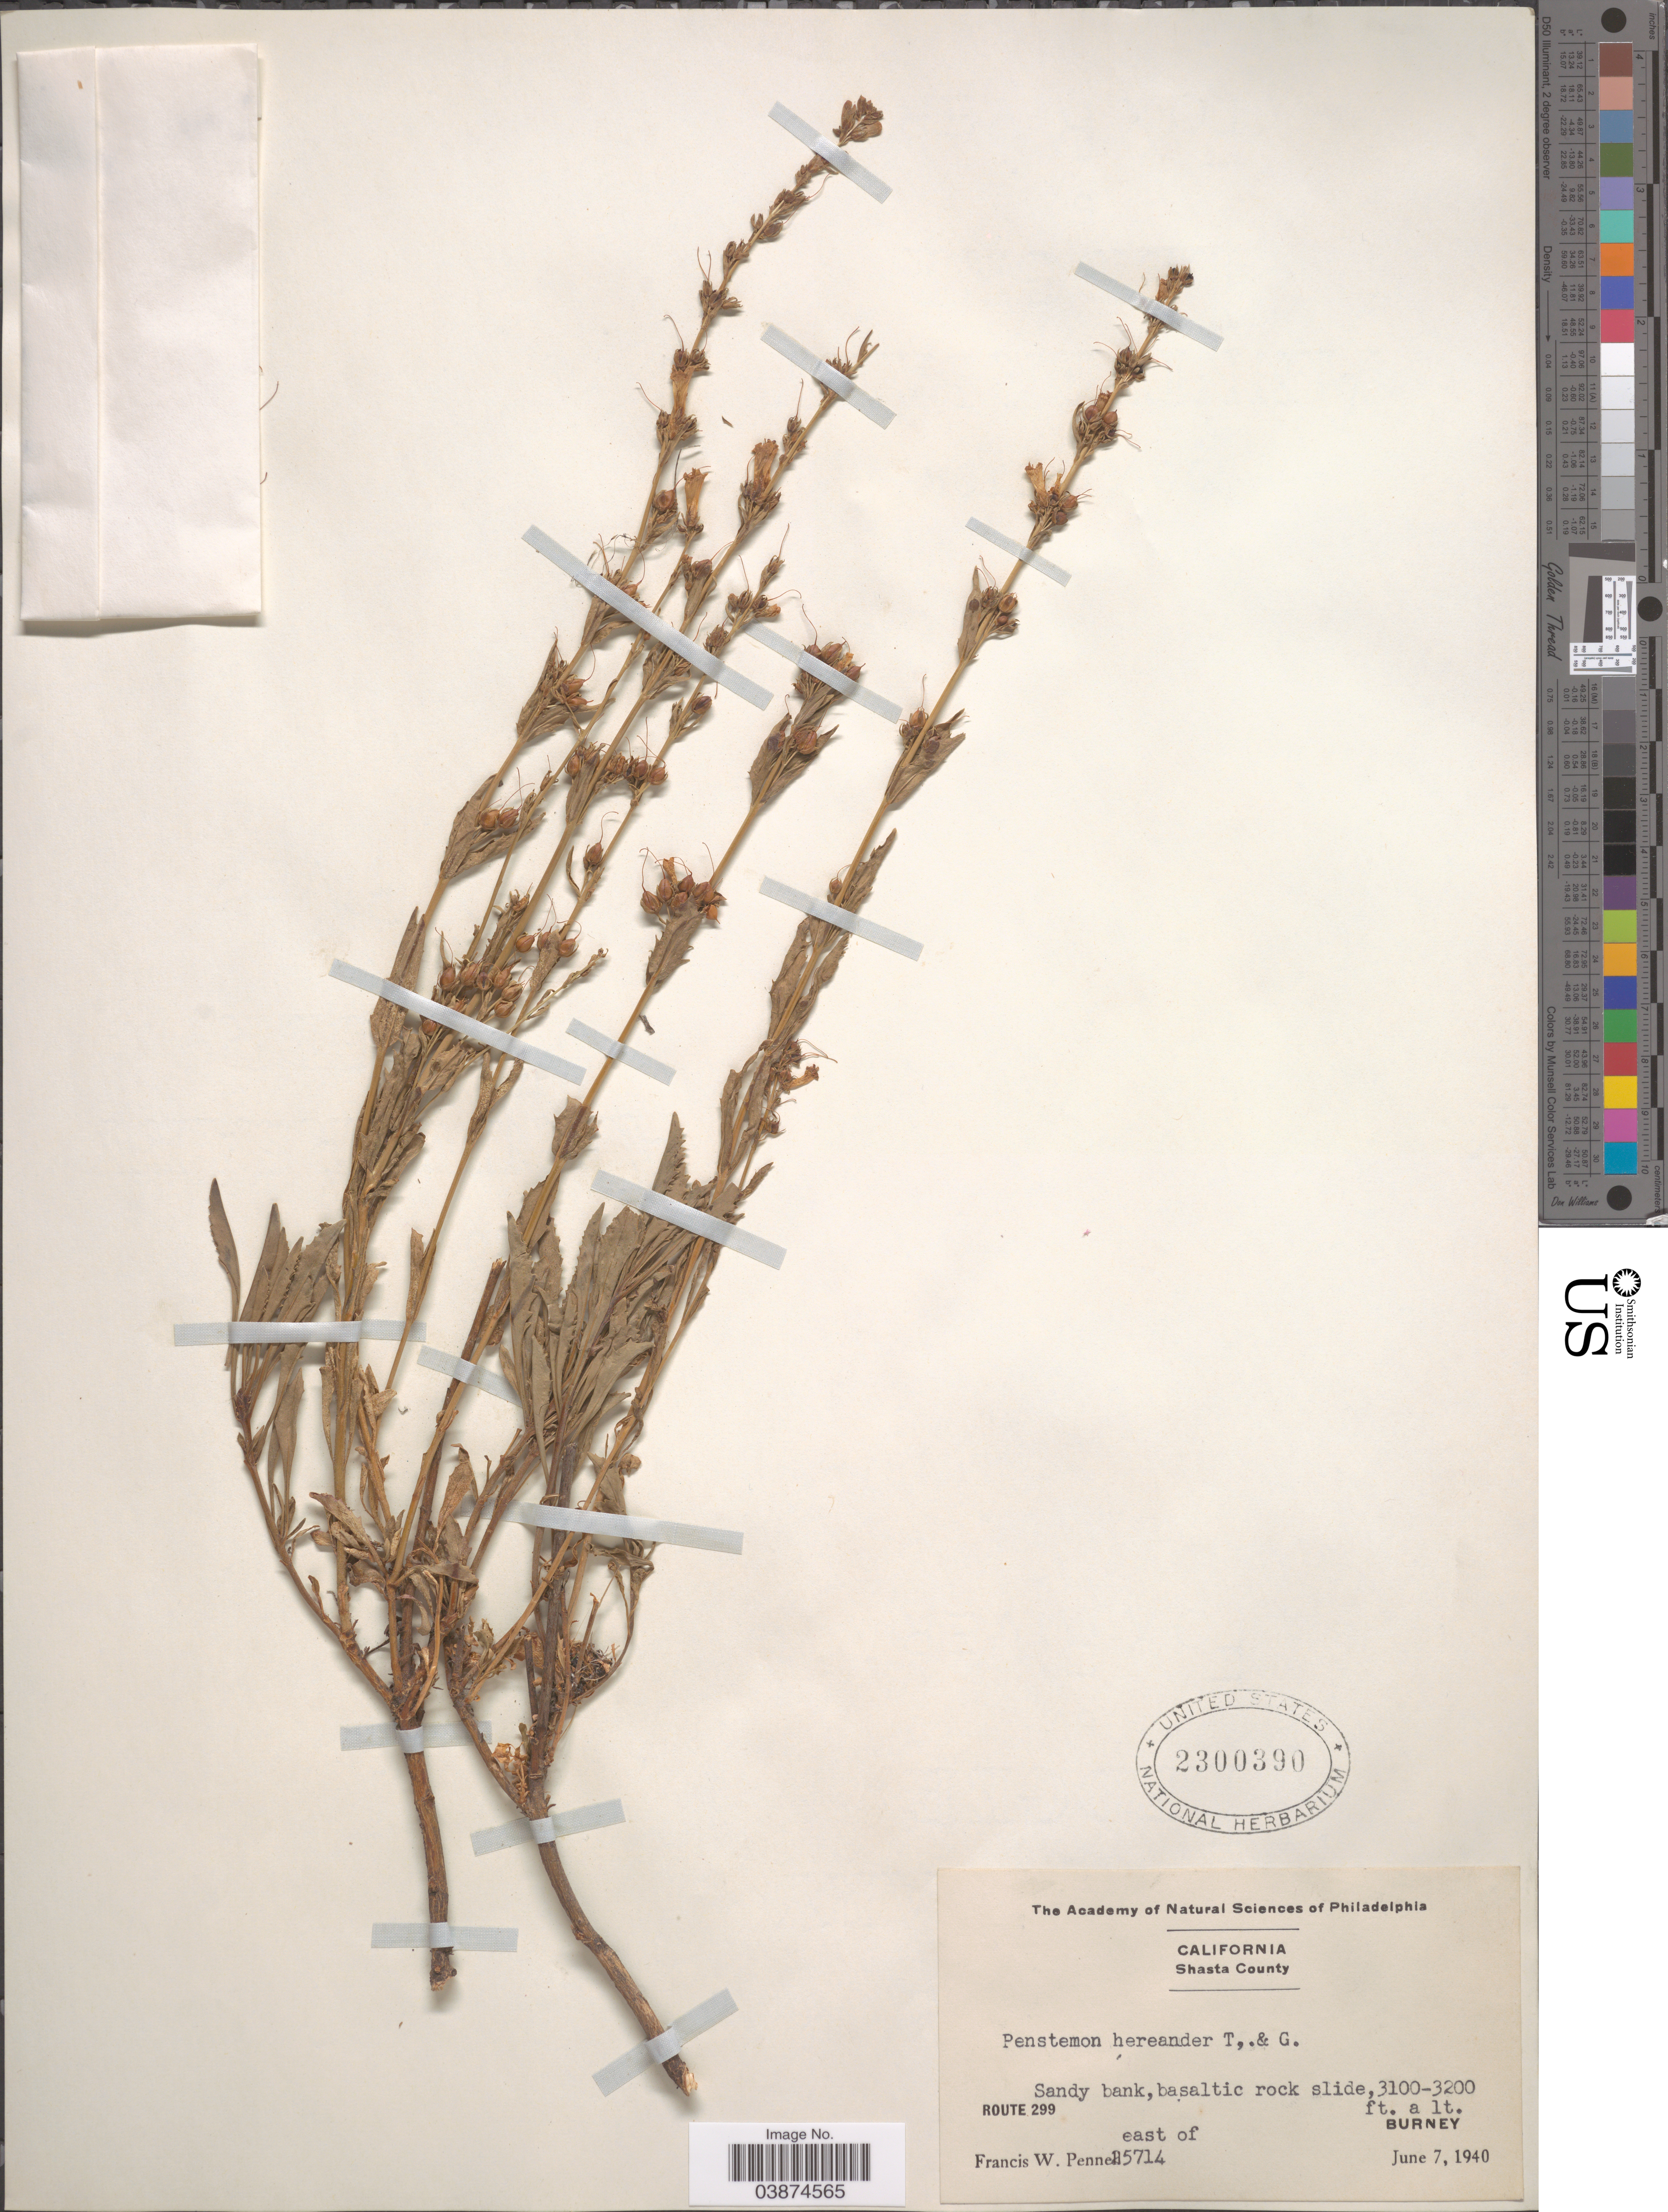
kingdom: Plantae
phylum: Tracheophyta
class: Magnoliopsida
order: Lamiales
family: Plantaginaceae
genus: Penstemon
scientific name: Penstemon deustus var. heterander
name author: (Torr. & A. Gray) Cronquist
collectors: F. W. Pennell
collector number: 25714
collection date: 1940-06-07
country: United States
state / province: California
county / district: Shasta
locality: Shasta County. Route 299. East of Burney.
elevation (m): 945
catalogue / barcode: US 2300390